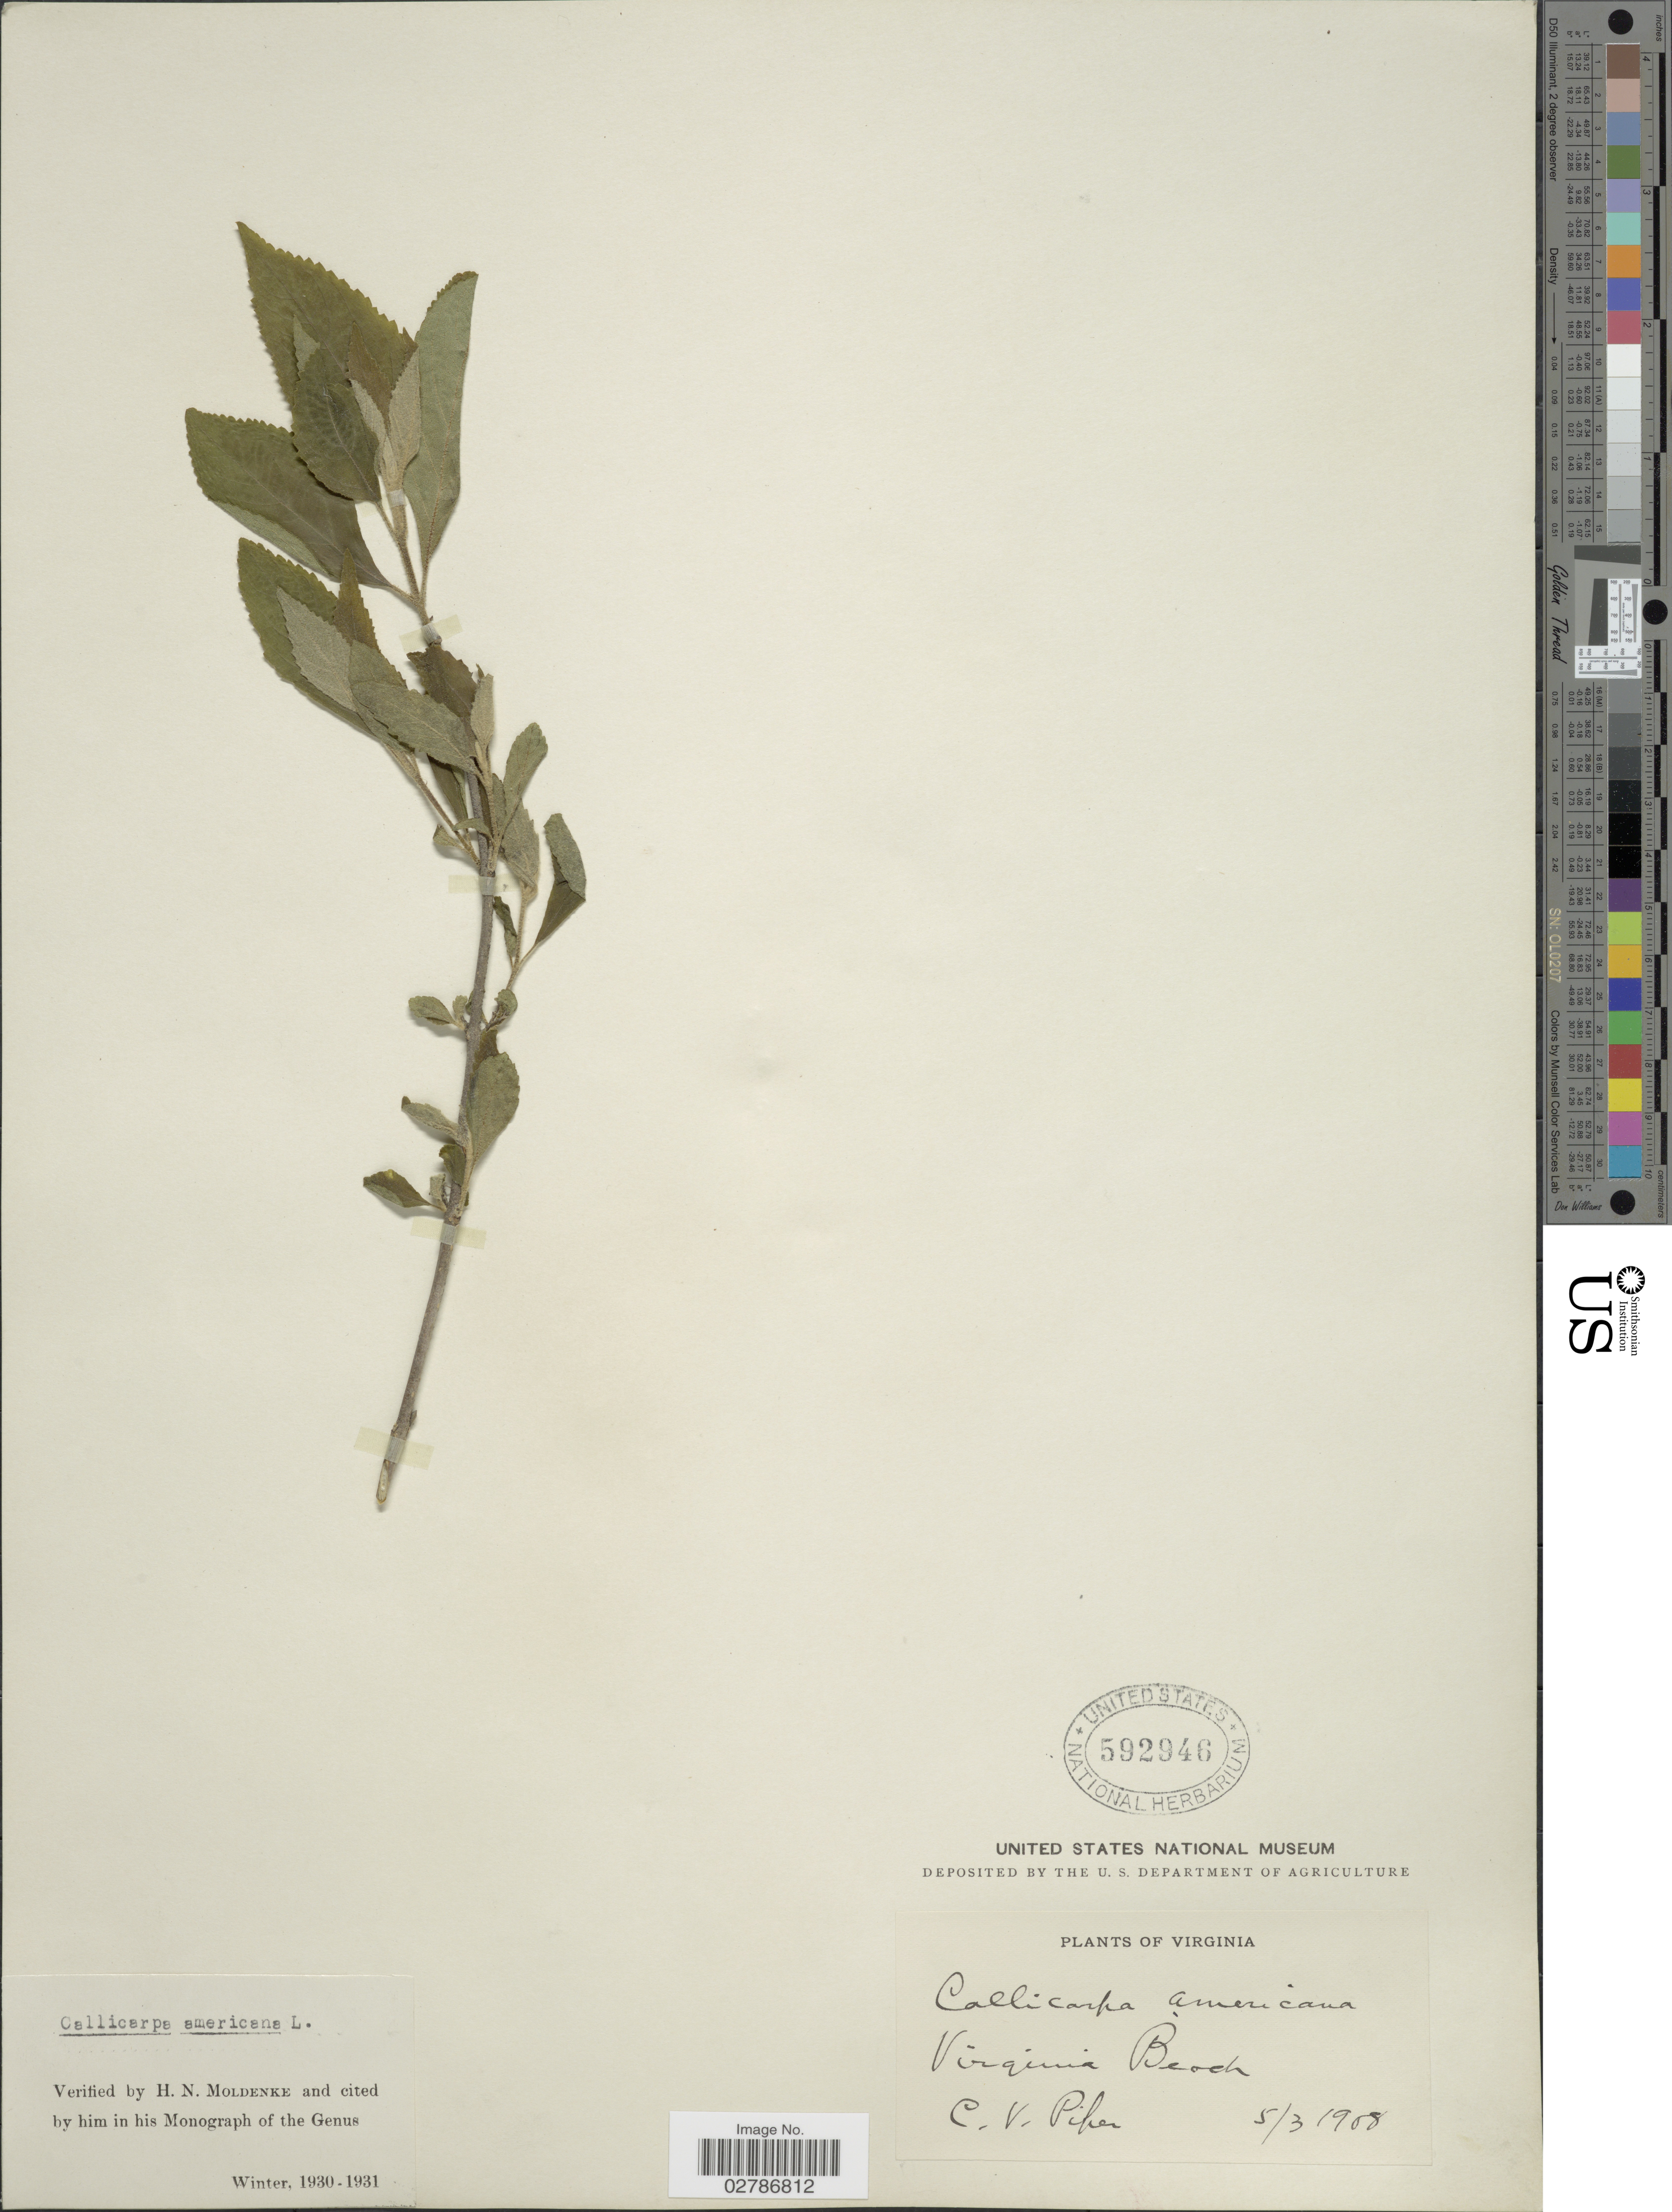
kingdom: Plantae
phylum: Tracheophyta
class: Magnoliopsida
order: Lamiales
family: Lamiaceae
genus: Callicarpa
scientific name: Callicarpa americana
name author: L.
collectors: C. V. Piper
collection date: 1908-03-05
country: United States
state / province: Virginia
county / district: City of Virginia Beach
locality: Virginia Beach.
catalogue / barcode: US 592946